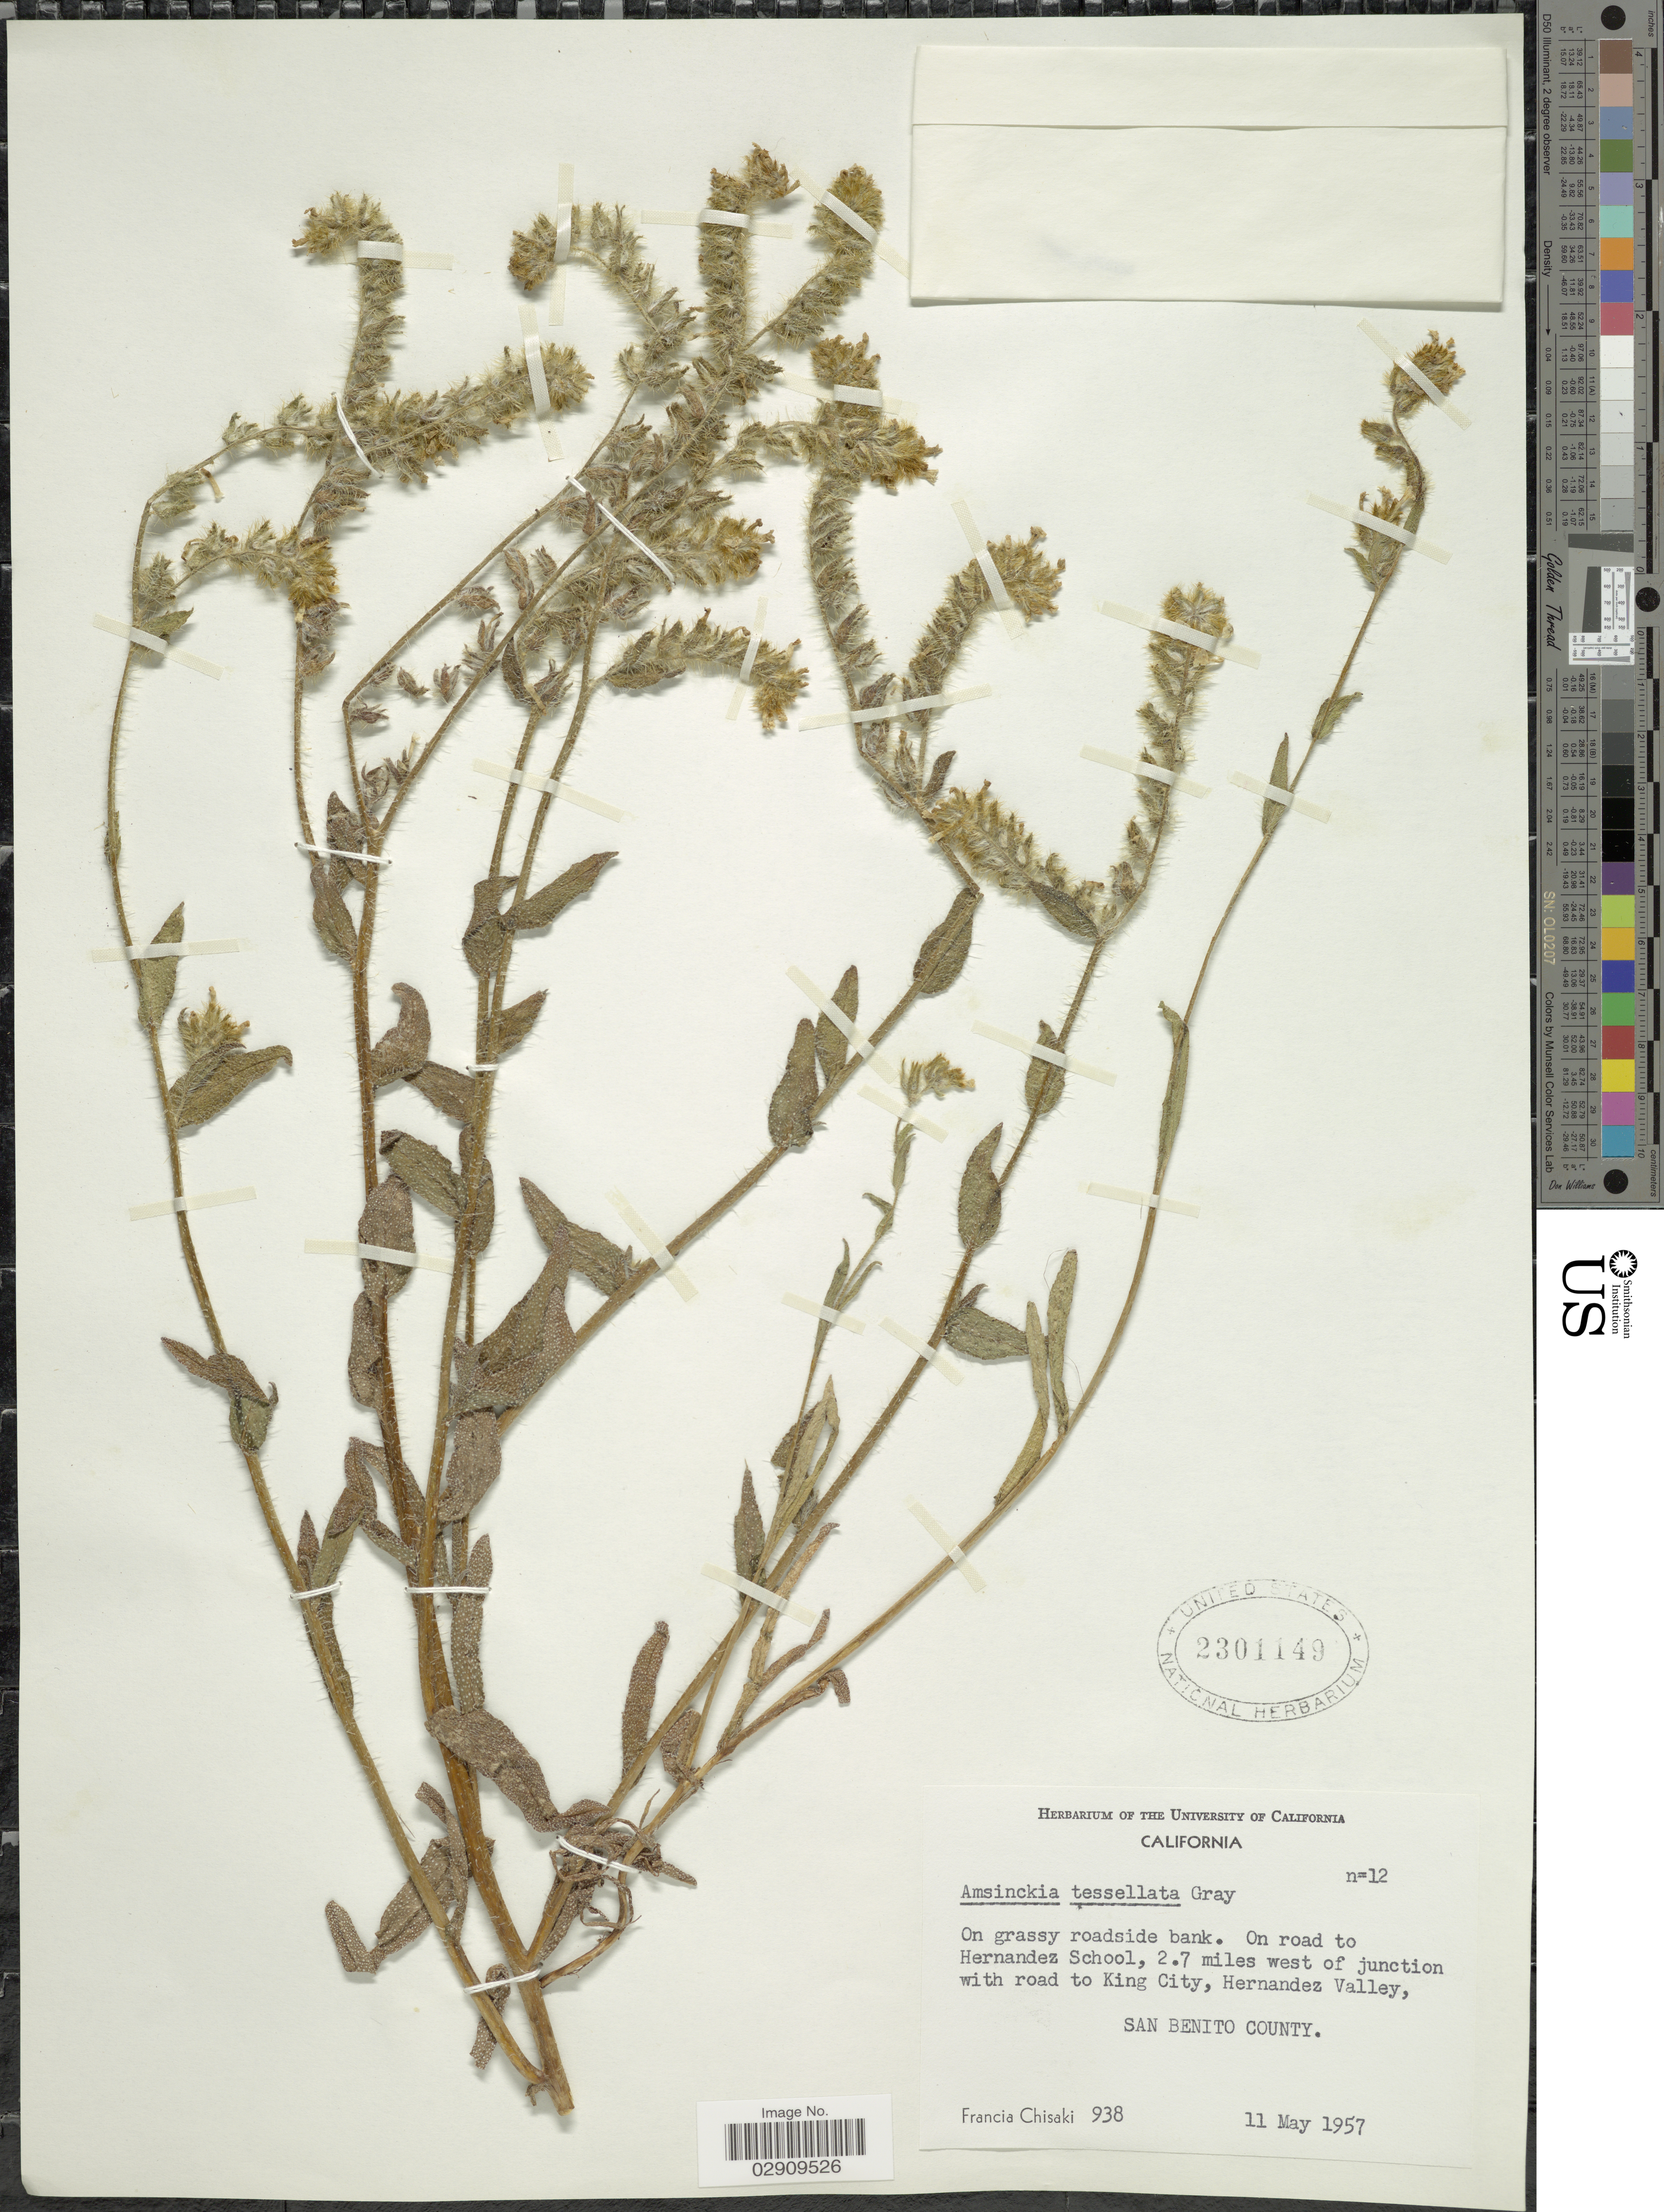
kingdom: Plantae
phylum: Tracheophyta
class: Magnoliopsida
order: Boraginales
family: Boraginaceae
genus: Amsinckia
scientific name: Amsinckia tessellata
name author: A. Gray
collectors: F. Chisaki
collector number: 938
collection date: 1957-05-11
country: United States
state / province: California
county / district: San Benito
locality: On road to Hernandez School, 2.7 miles west of junction with road to King City, Hernandez Valley, San Benito County.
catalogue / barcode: US 2301149